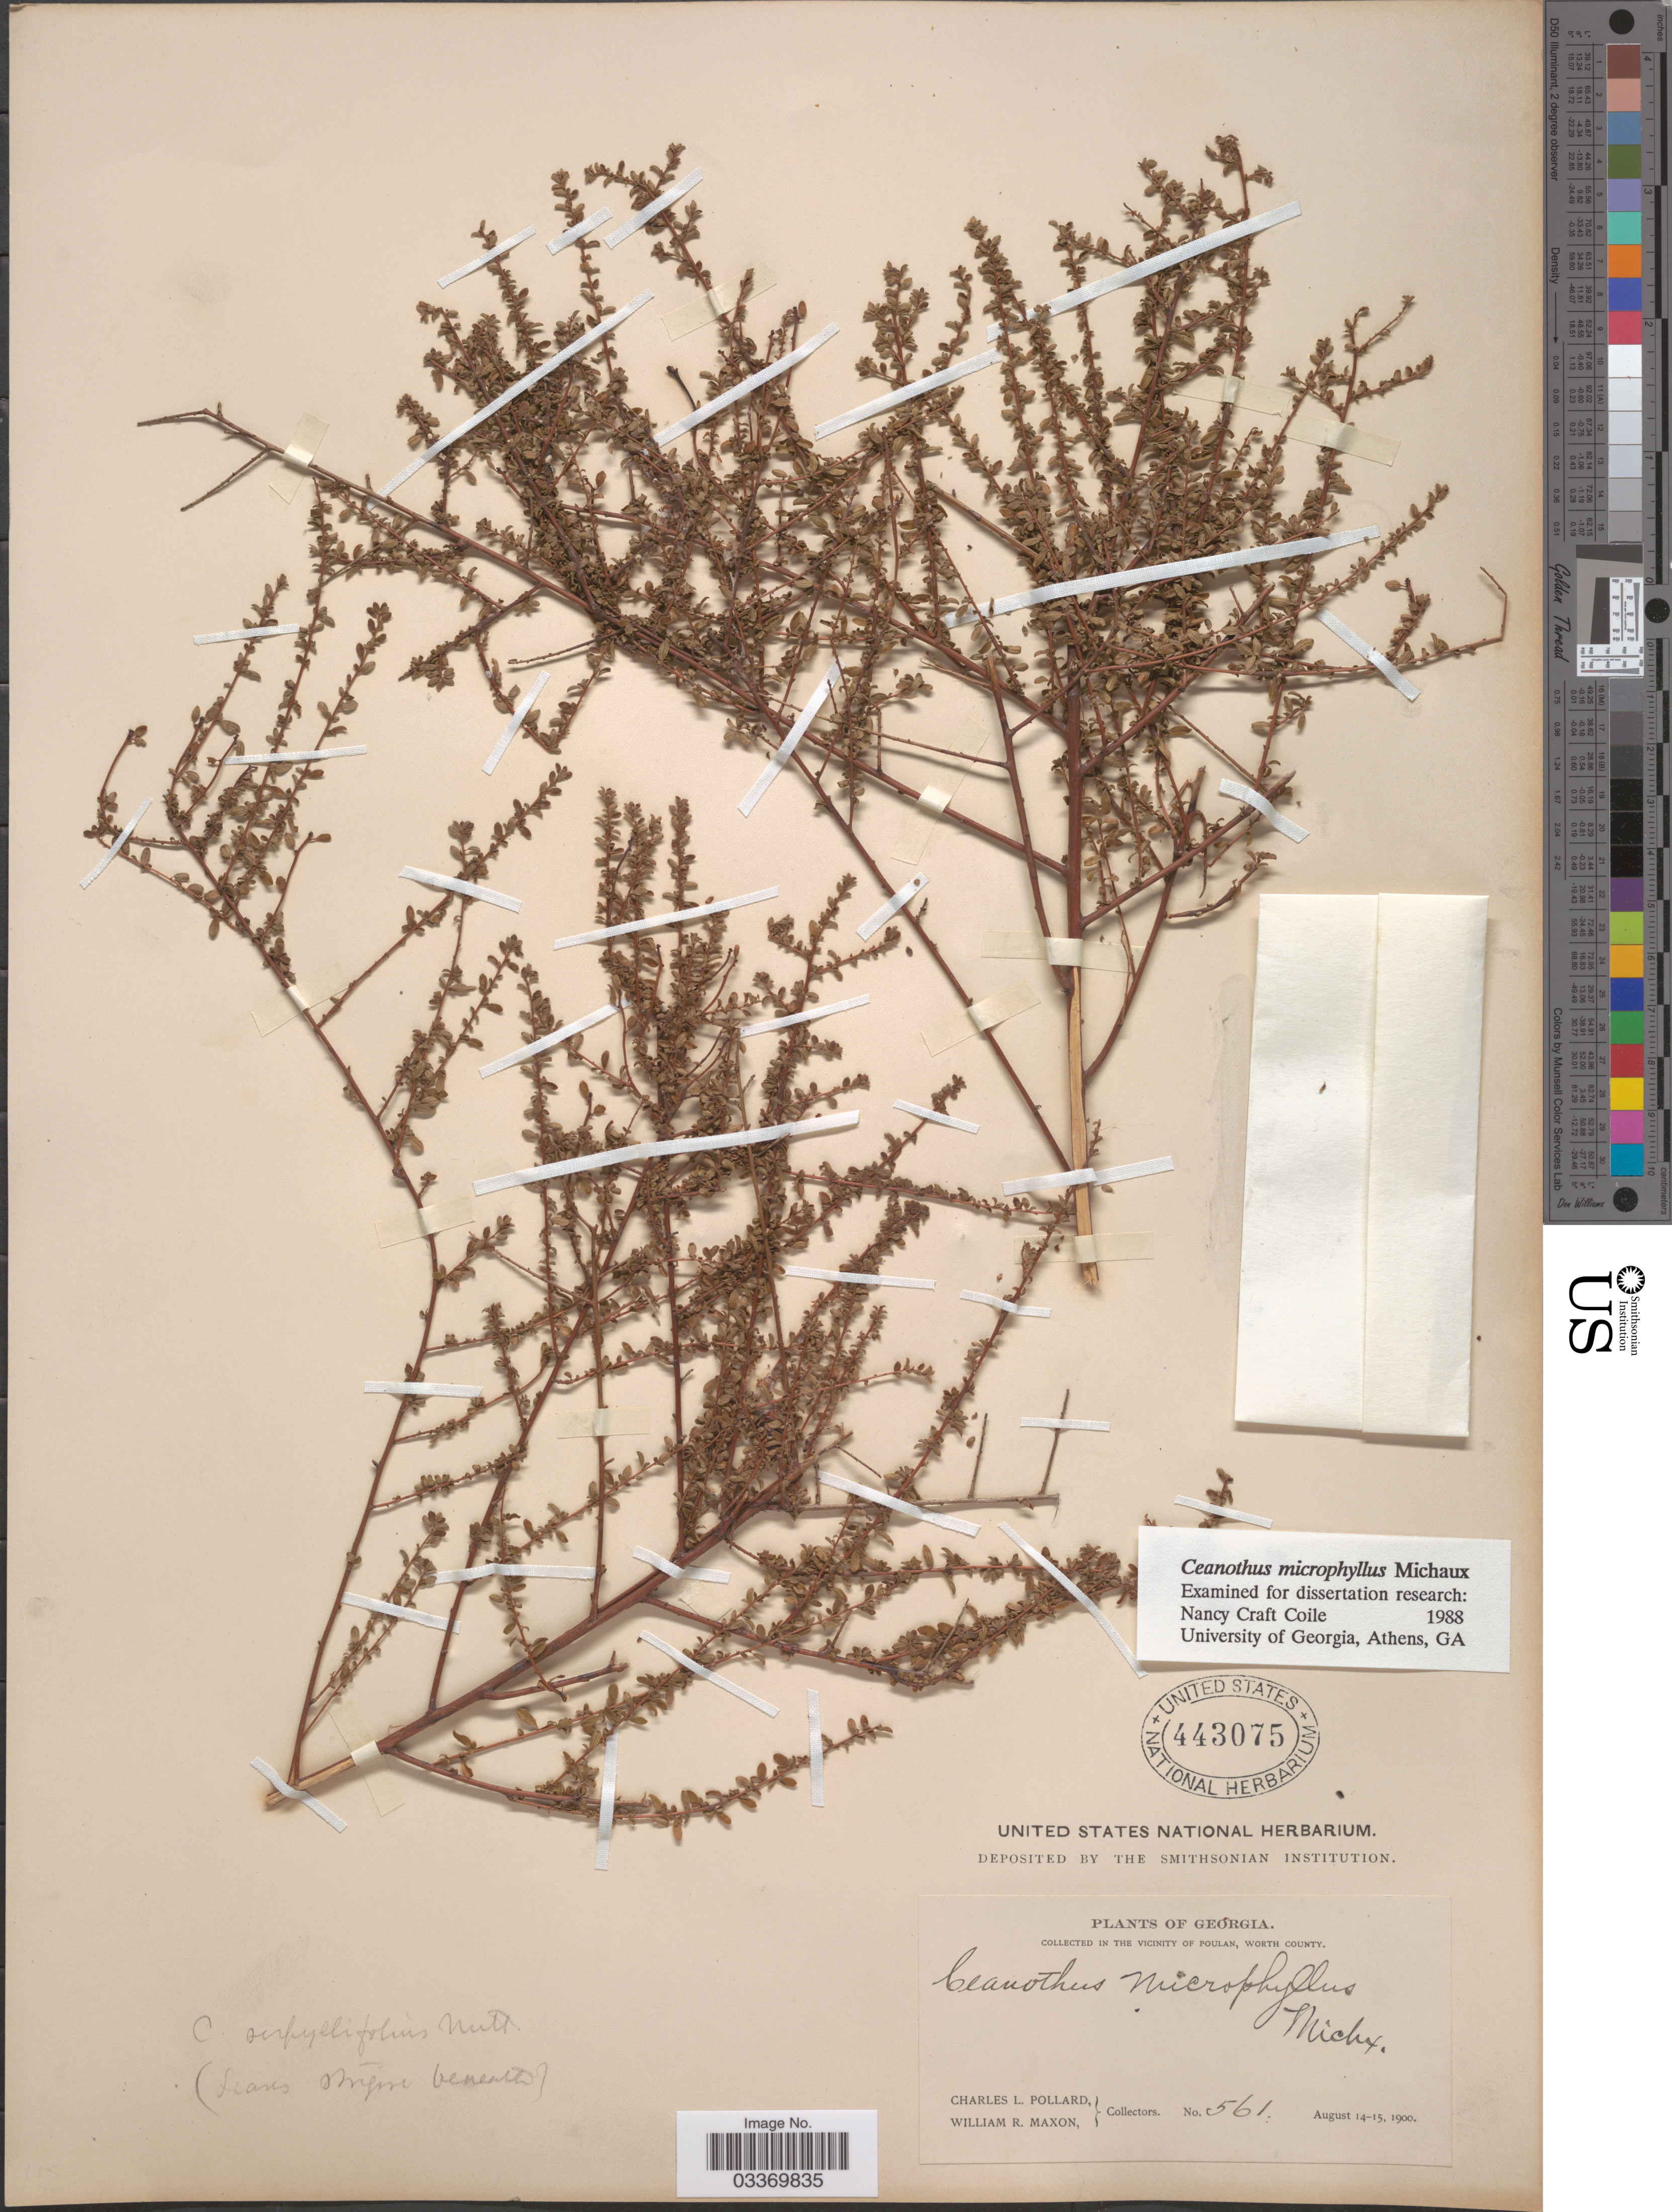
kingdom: Plantae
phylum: Tracheophyta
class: Magnoliopsida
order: Rosales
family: Rhamnaceae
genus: Ceanothus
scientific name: Ceanothus microphyllus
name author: Michx.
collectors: C. L. Pollard & W. R. Maxon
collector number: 561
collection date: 1900-08-14/1900-08-15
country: United States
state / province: Georgia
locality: In the vicinity of Poulan, Worth County.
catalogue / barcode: US 443075